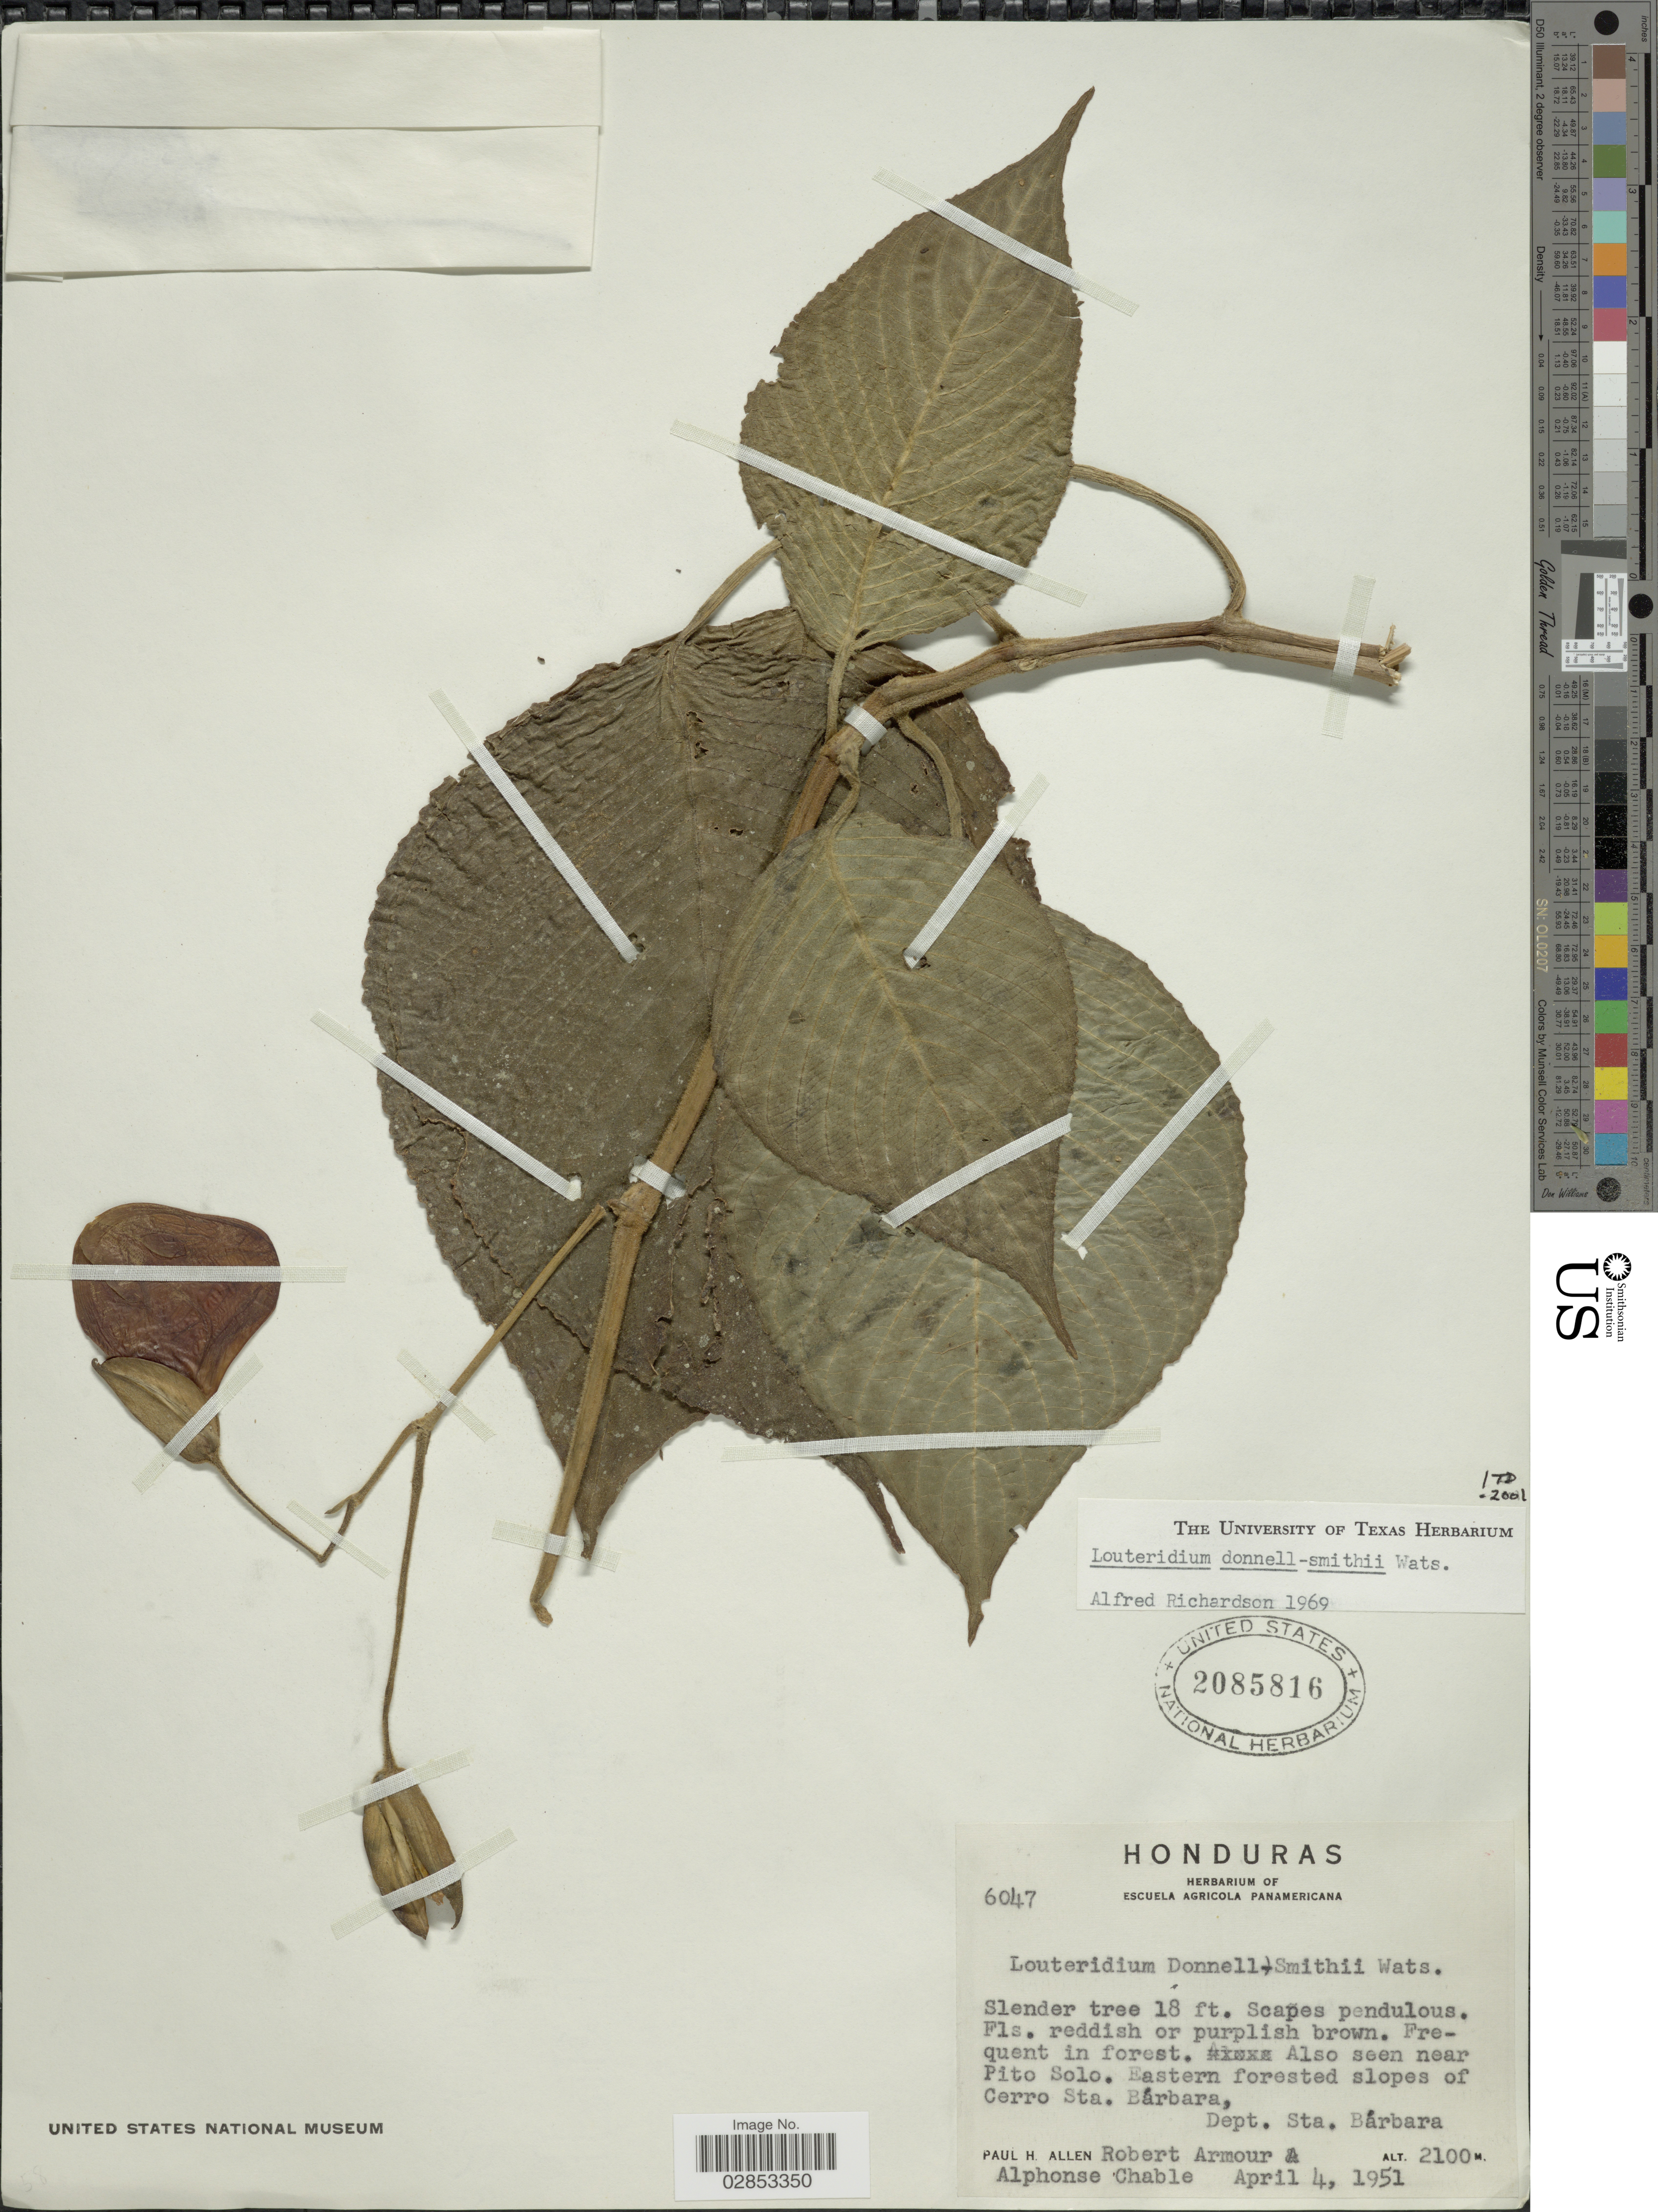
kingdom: Plantae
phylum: Tracheophyta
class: Magnoliopsida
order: Lamiales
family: Acanthaceae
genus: Louteridium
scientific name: Louteridium donnell-smithii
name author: S. Watson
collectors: P. H. Allen, R. Armour & A. Chable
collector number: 6047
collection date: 1951-04-04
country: Honduras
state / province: Santa Bárbara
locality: Also seen near Pito Solo. Eastern forested slopes of Cerro Sta. Bárbara, Dept. Sta. Bárbara.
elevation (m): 2100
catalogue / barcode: US 2085816